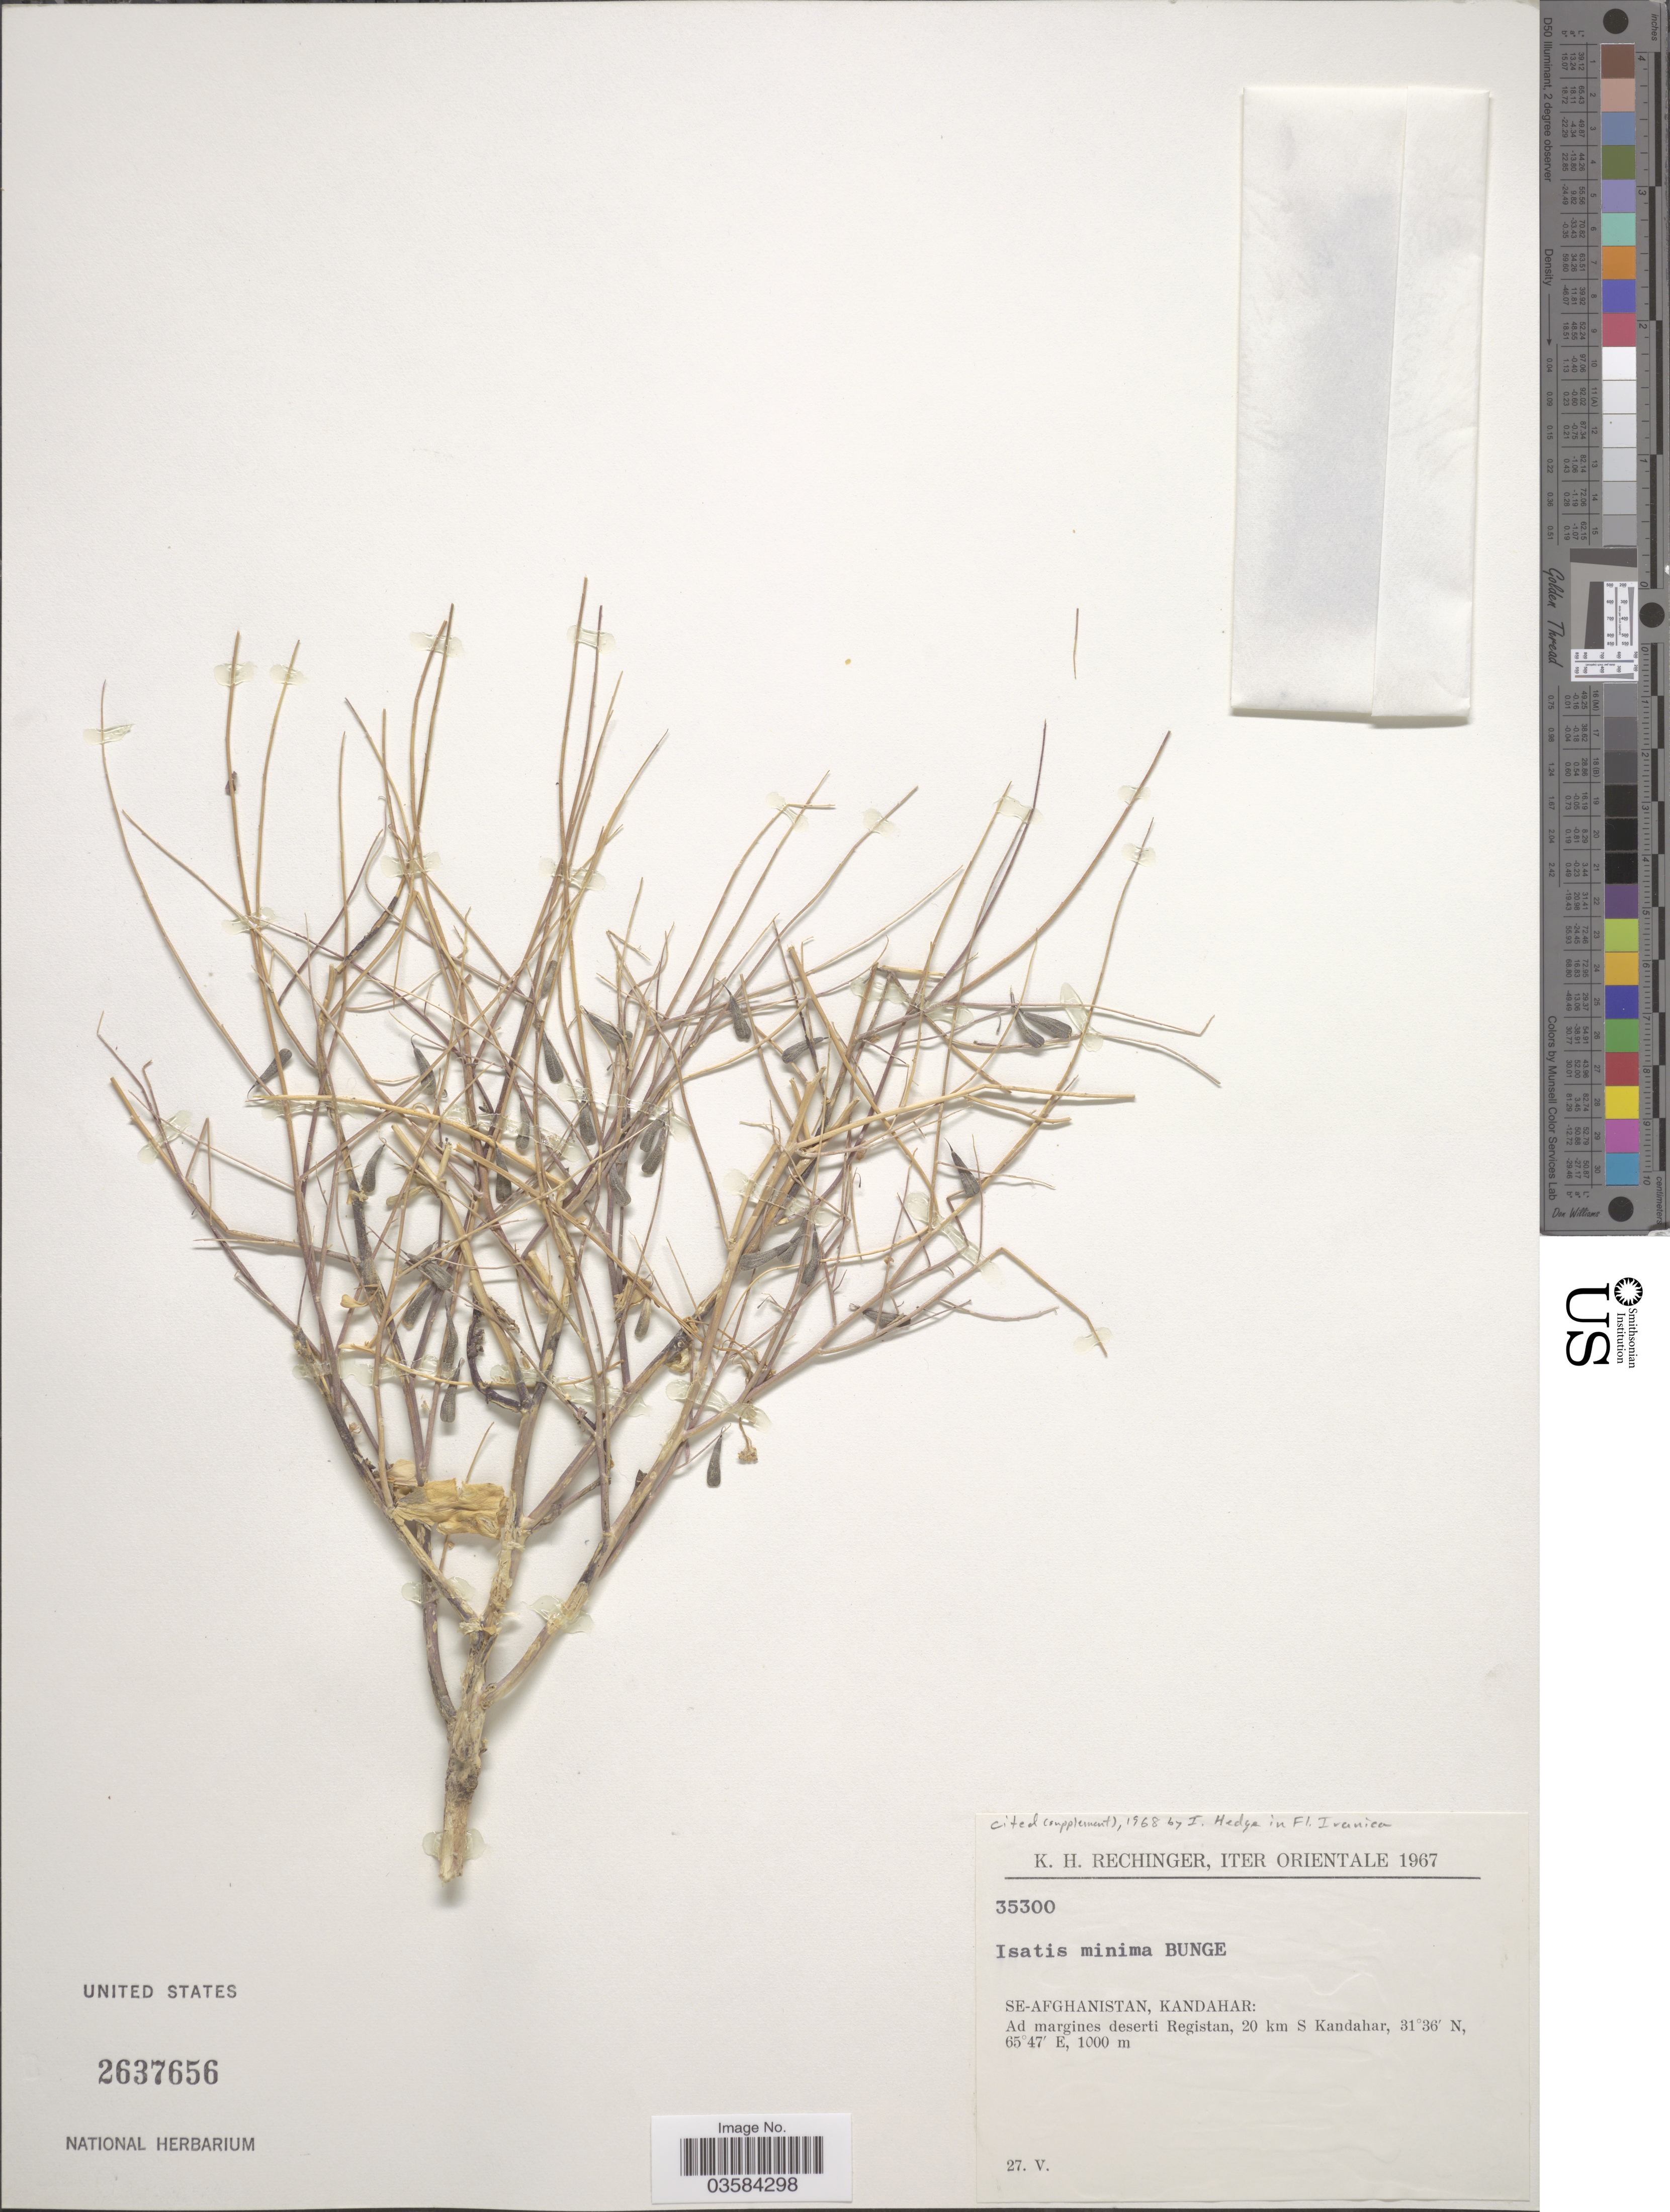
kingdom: Plantae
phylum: Tracheophyta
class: Magnoliopsida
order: Brassicales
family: Brassicaceae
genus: Isatis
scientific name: Isatis minima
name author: Bunge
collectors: K. H. Rechinger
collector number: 35300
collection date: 1967-05-27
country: Afghanistan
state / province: Kandahar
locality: Iter Orientale. SE-Afghanistan. Ad margines deserti Registan, 20 km S Kandahar.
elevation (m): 1000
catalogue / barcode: US 2637656